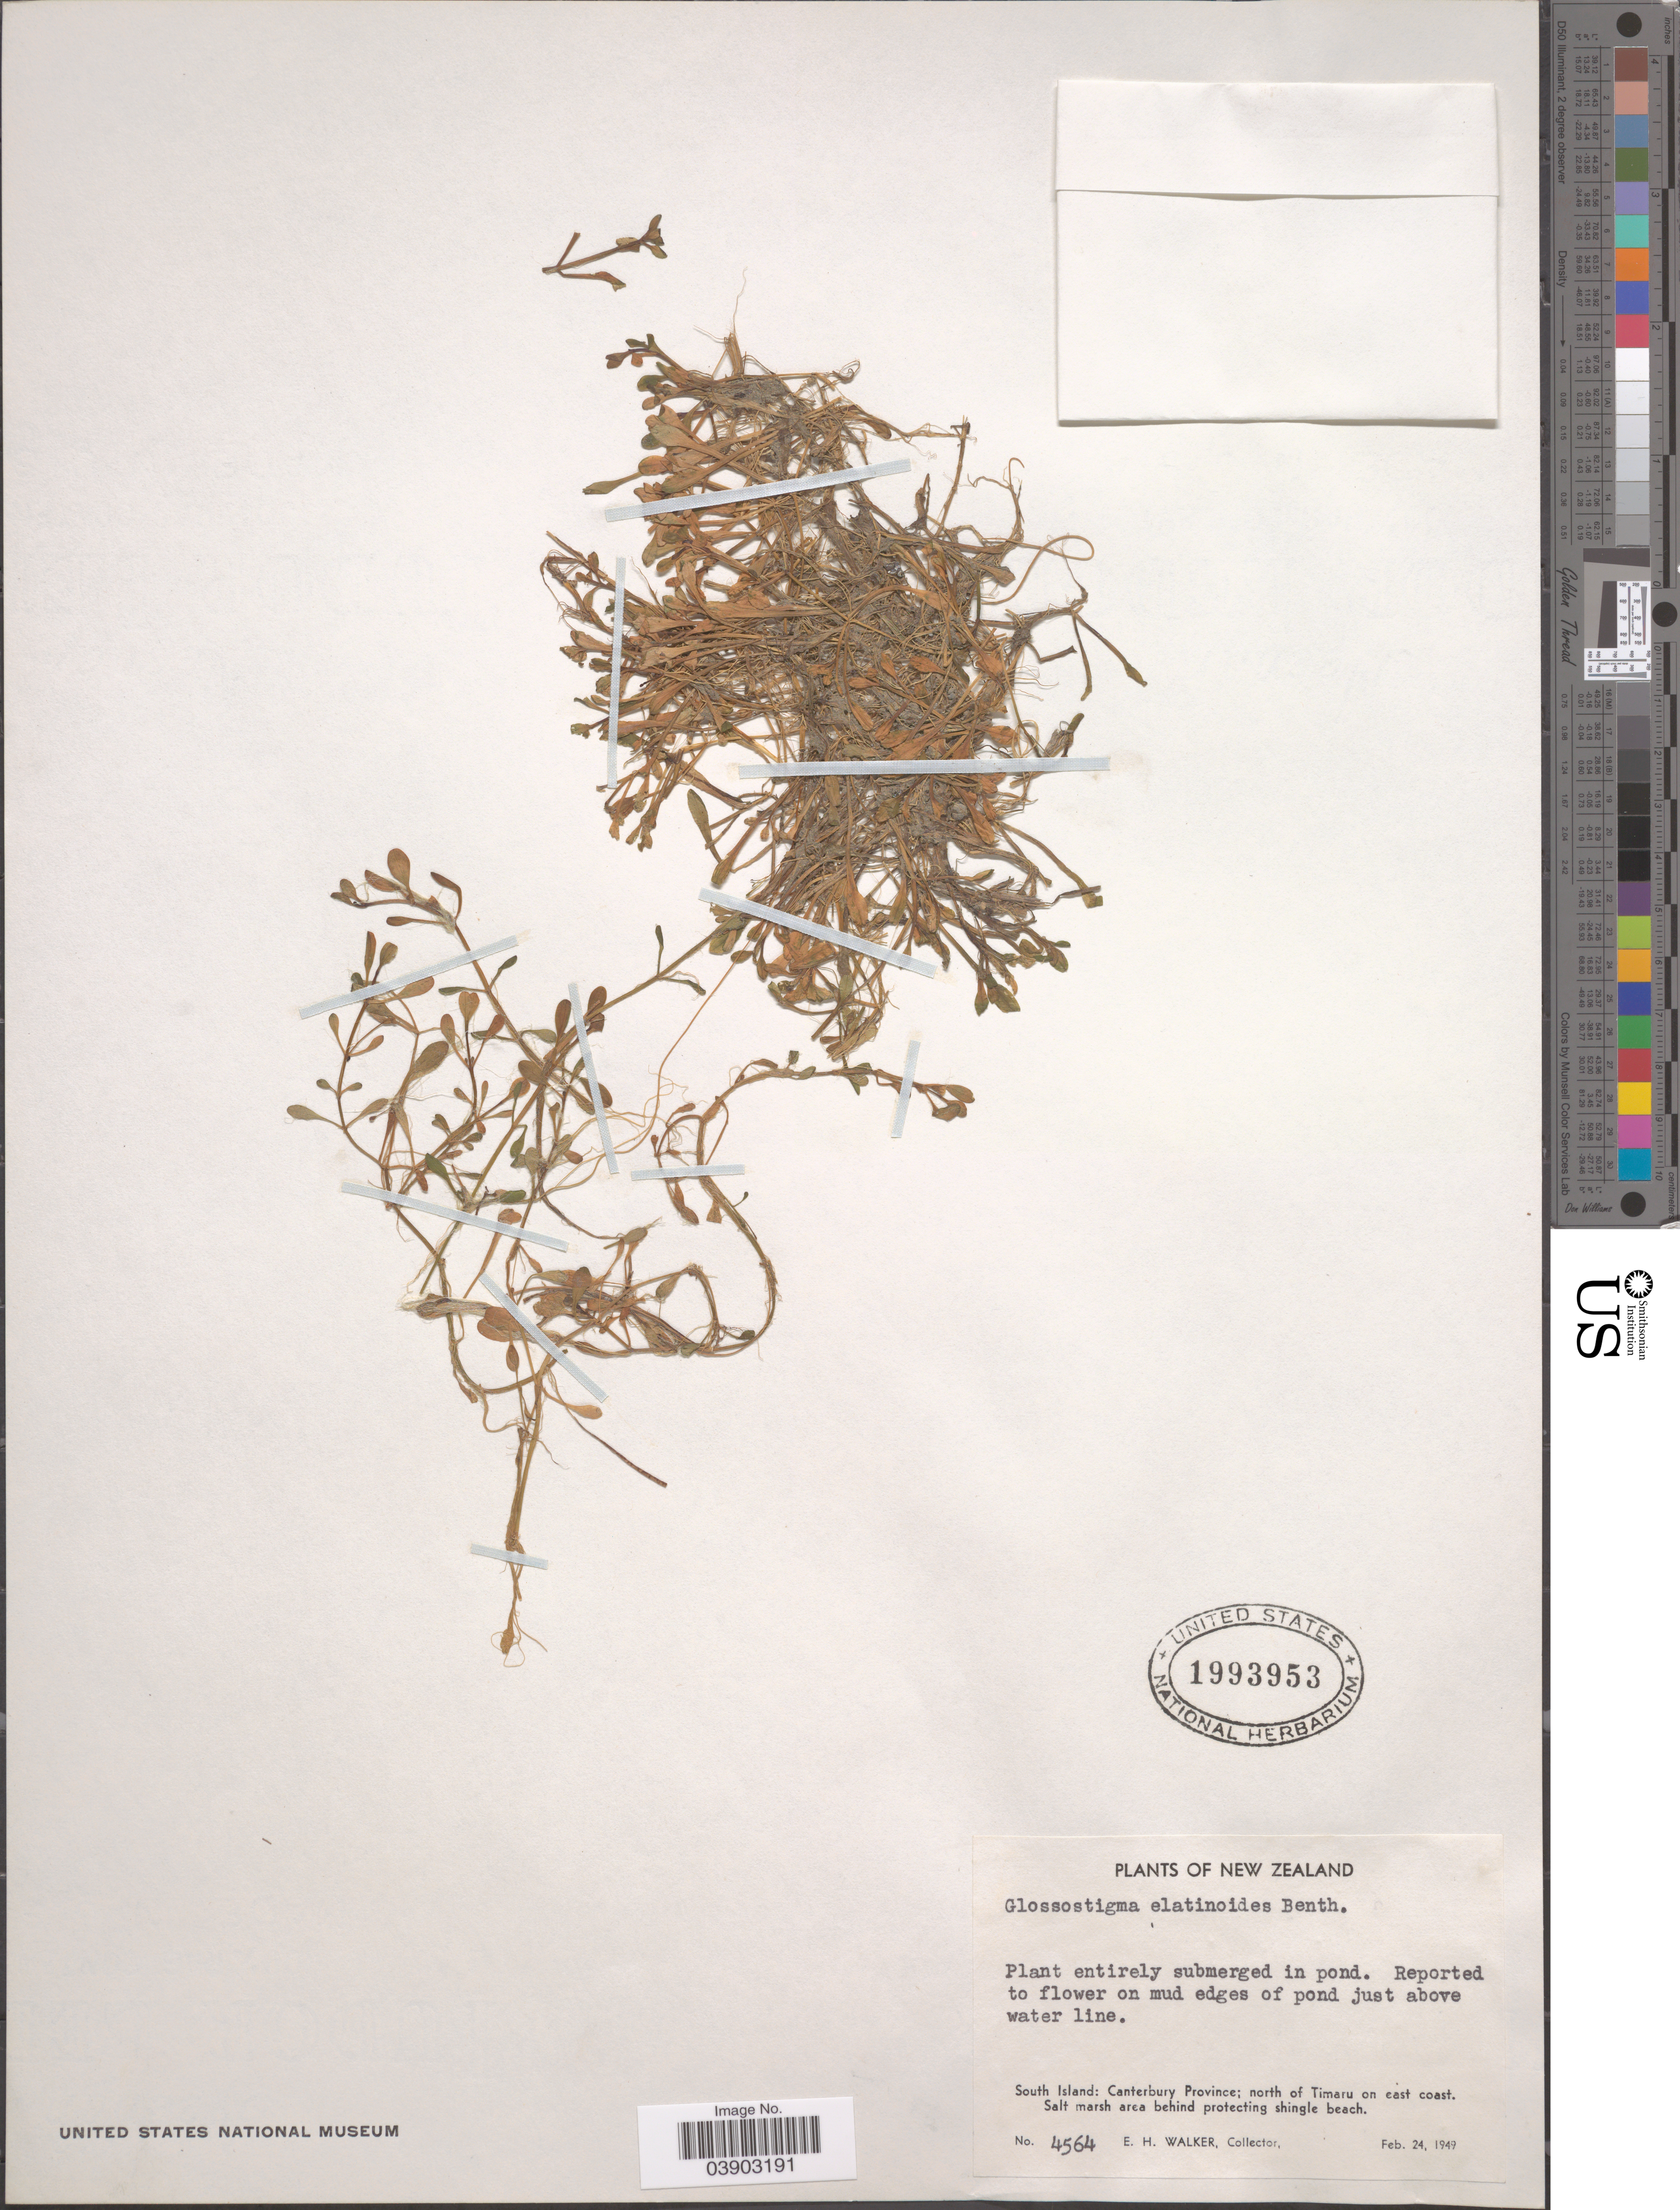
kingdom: Plantae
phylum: Tracheophyta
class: Magnoliopsida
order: Lamiales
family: Phrymaceae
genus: Glossostigma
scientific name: Glossostigma elatinoides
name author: (Benth.) Hook. f.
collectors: E. H. Walker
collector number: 4564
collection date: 1949-02-24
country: New Zealand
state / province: Canterbury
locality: South Island: north of Timaru on east coast. Salt marsh area behind protecting shingle beach.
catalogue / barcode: US 1993953